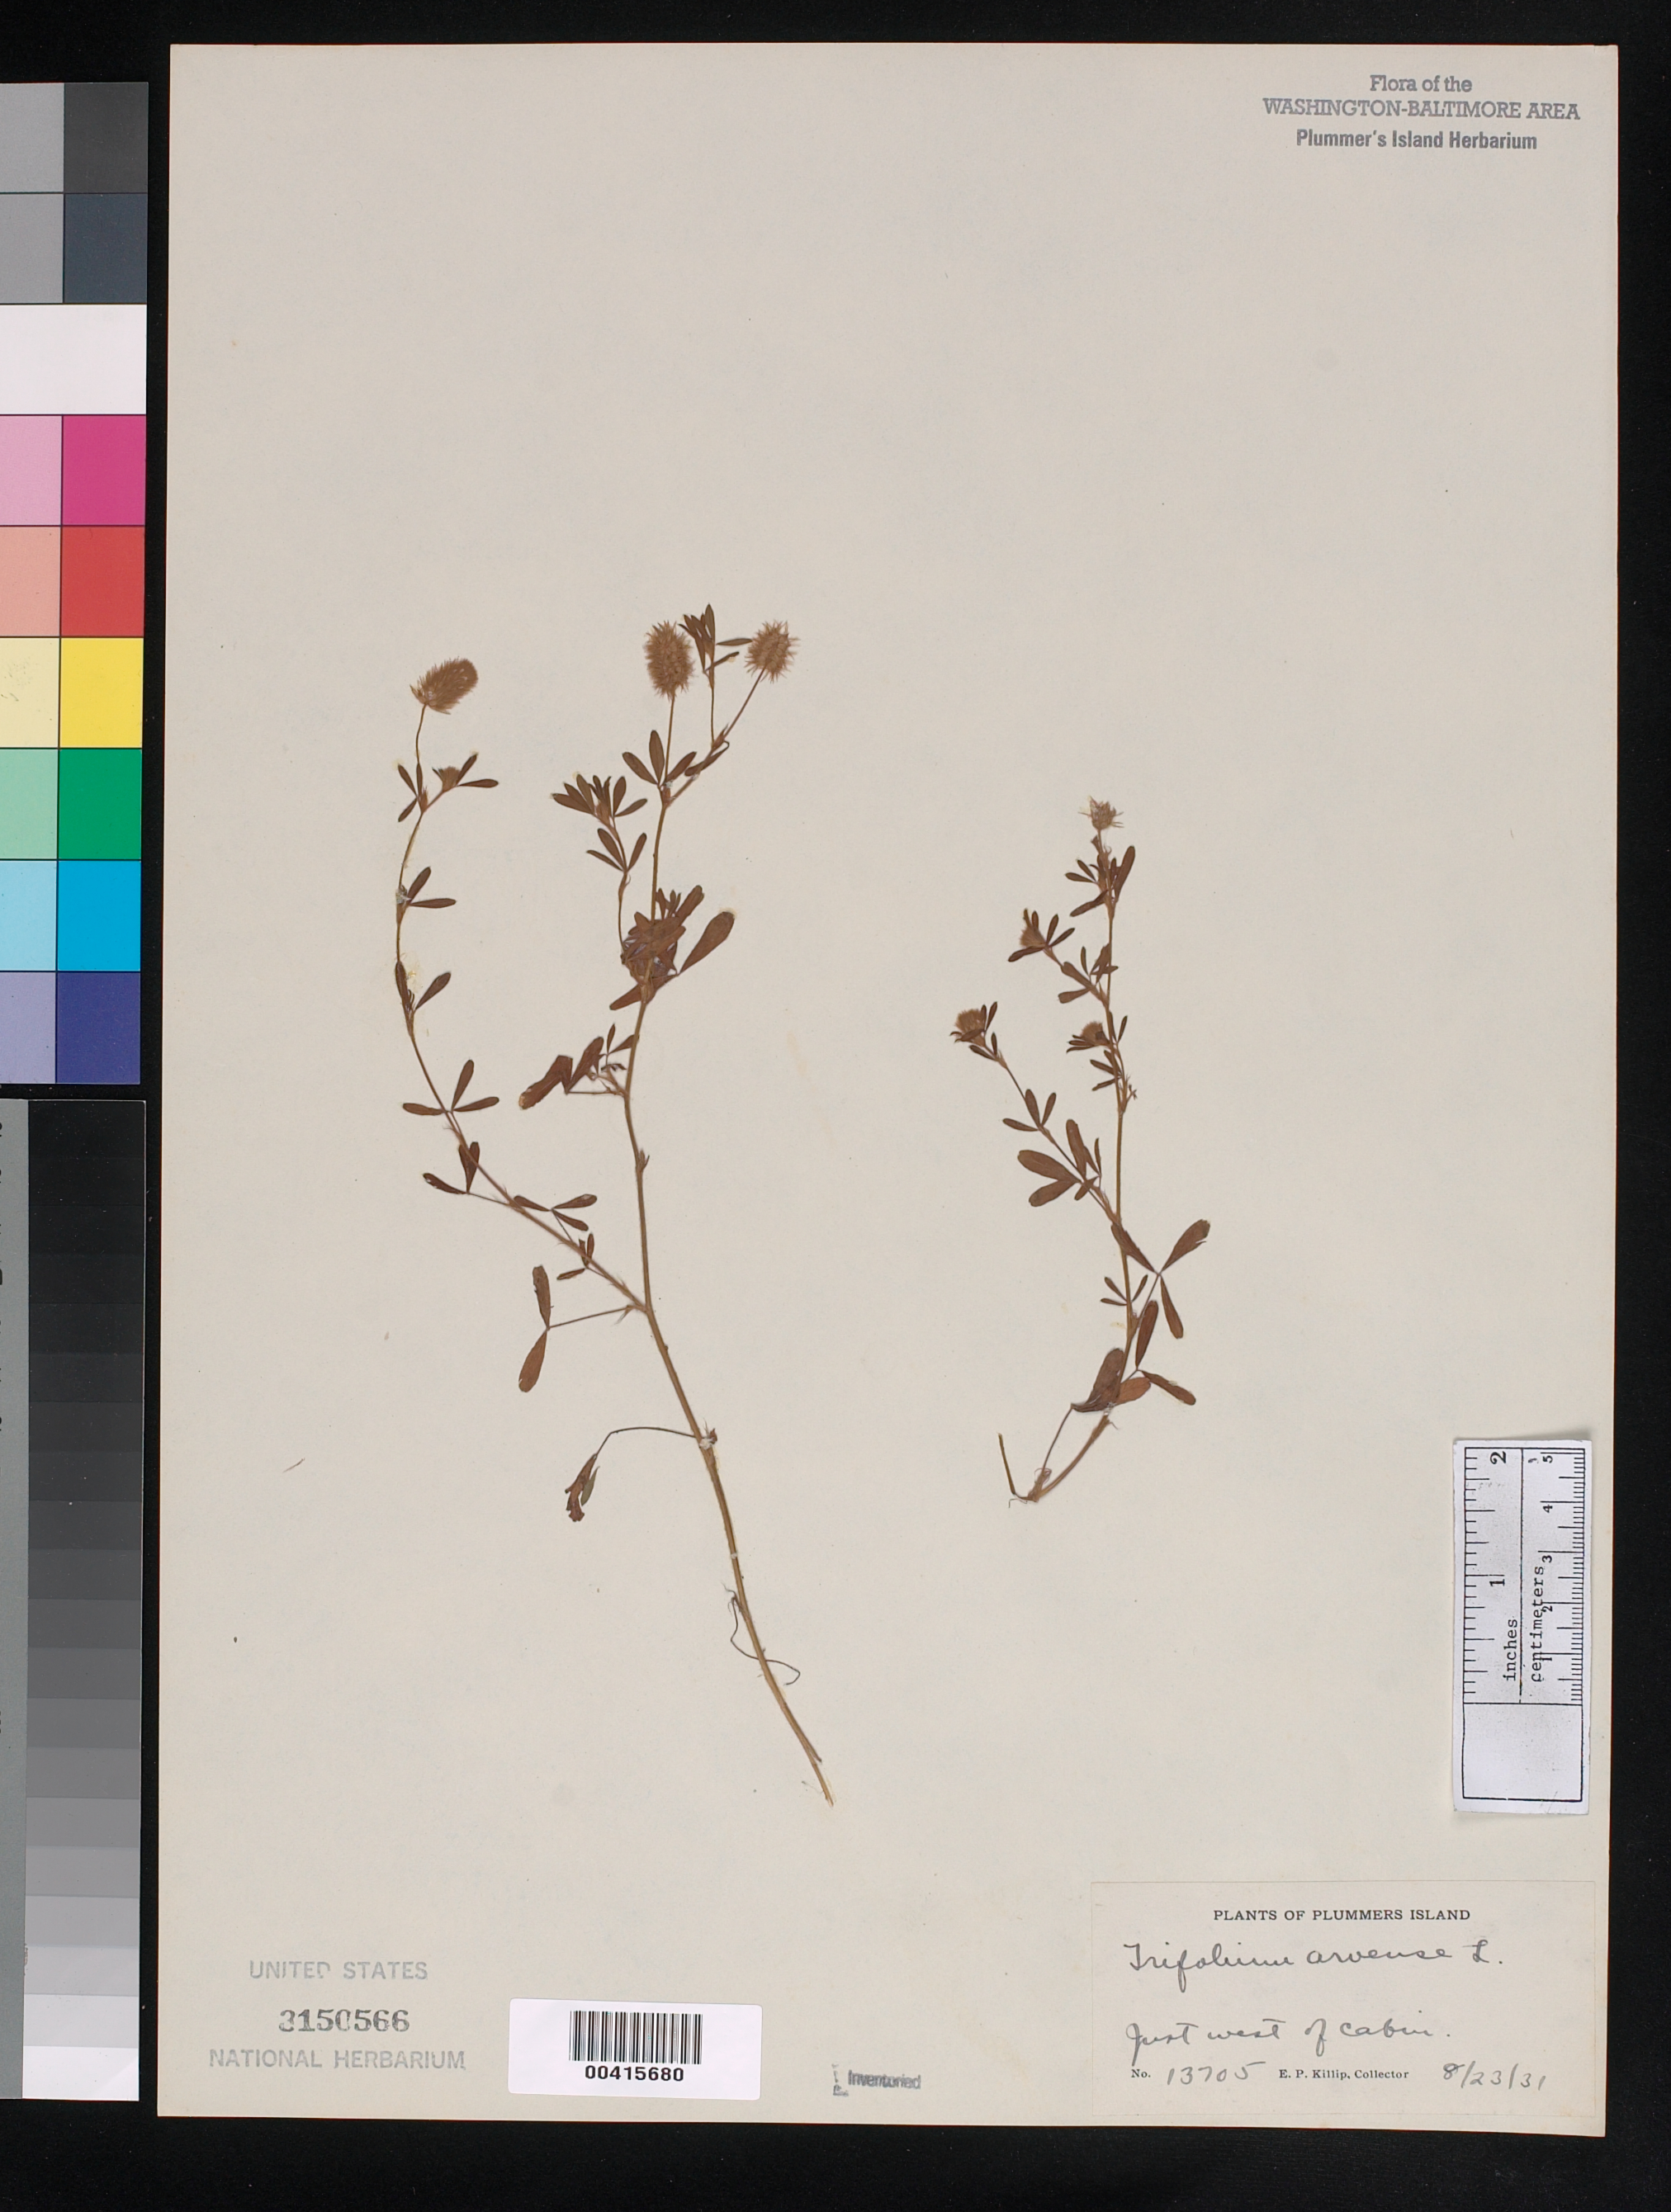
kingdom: Plantae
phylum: Tracheophyta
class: Magnoliopsida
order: Fabales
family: Fabaceae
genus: Trifolium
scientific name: Trifolium arvense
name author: L.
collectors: E. P. Killip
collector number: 13705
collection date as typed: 23 Aug 1931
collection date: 1931-08-23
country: United States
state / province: Maryland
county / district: Montgomery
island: Plummers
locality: Plummer's Island; just west of Cabin C. & O. Canal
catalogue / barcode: US 3150566